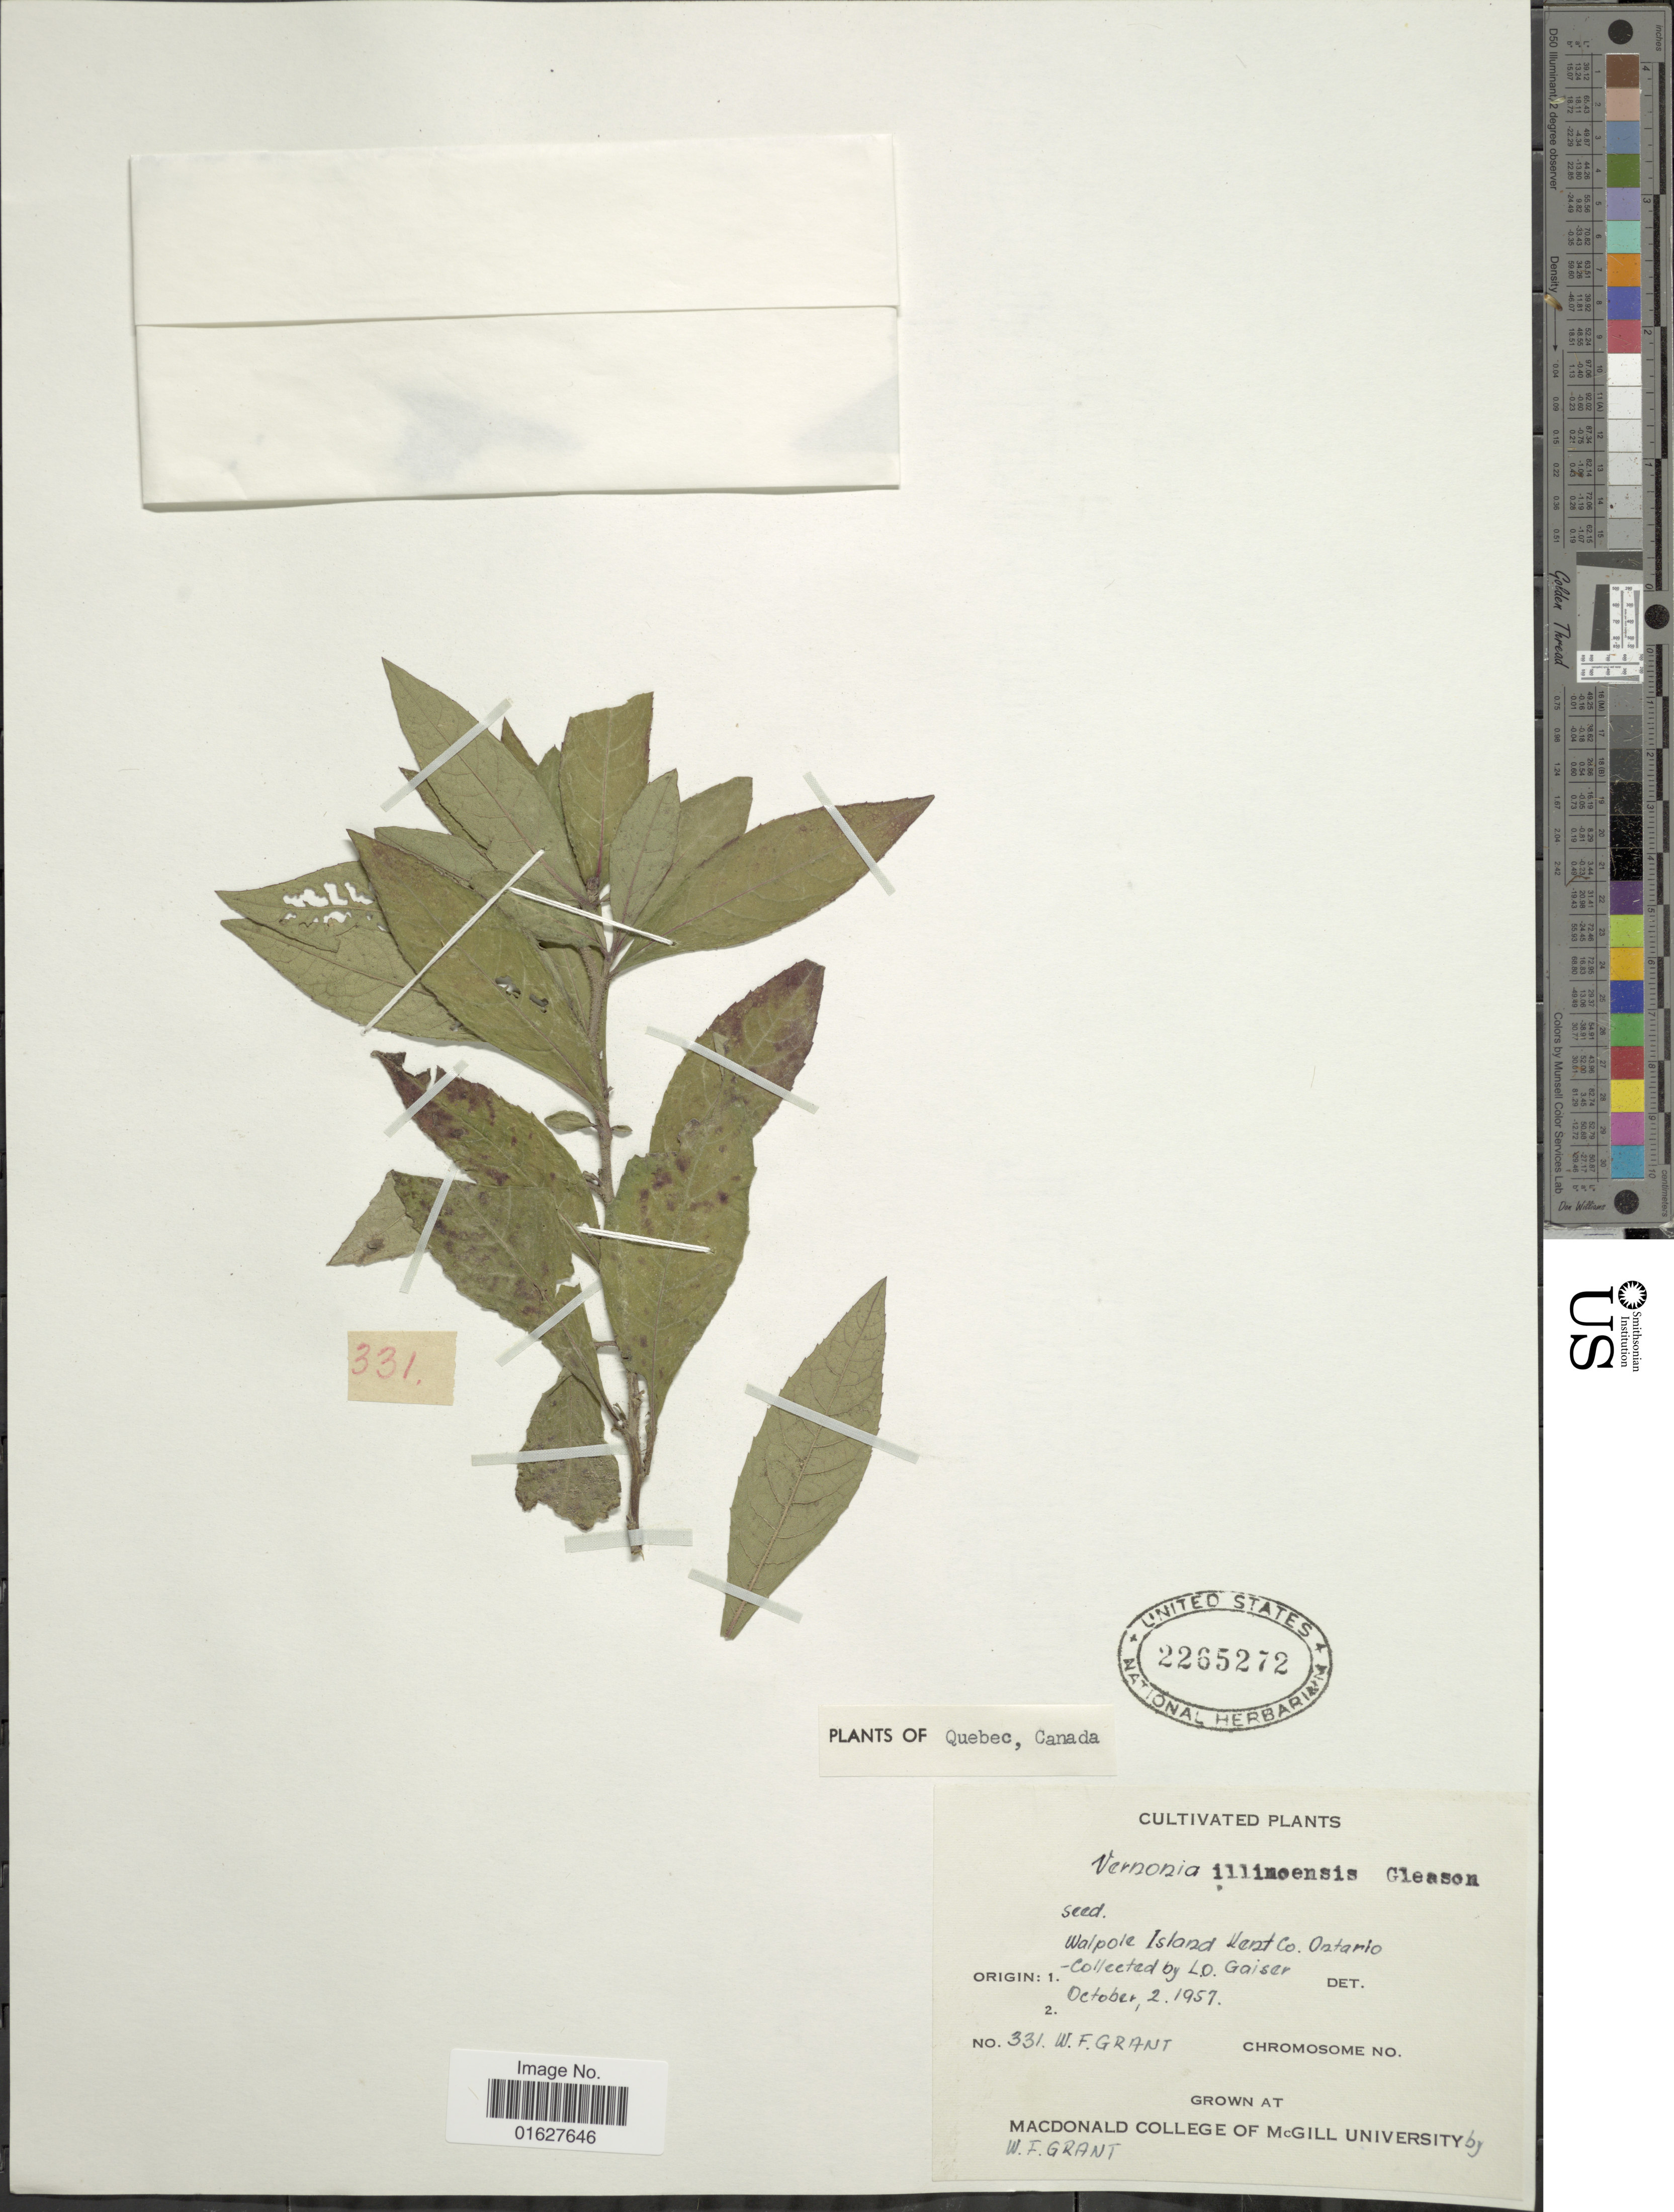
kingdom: Plantae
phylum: Tracheophyta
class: Magnoliopsida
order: Asterales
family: Asteraceae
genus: Vernonia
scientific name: Vernonia illinoensis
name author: Gleason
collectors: W. Grant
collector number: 331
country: Canada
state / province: Quebec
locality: Quebec, Canada. Grown at MacDonald College of McGill University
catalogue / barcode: US 2265272